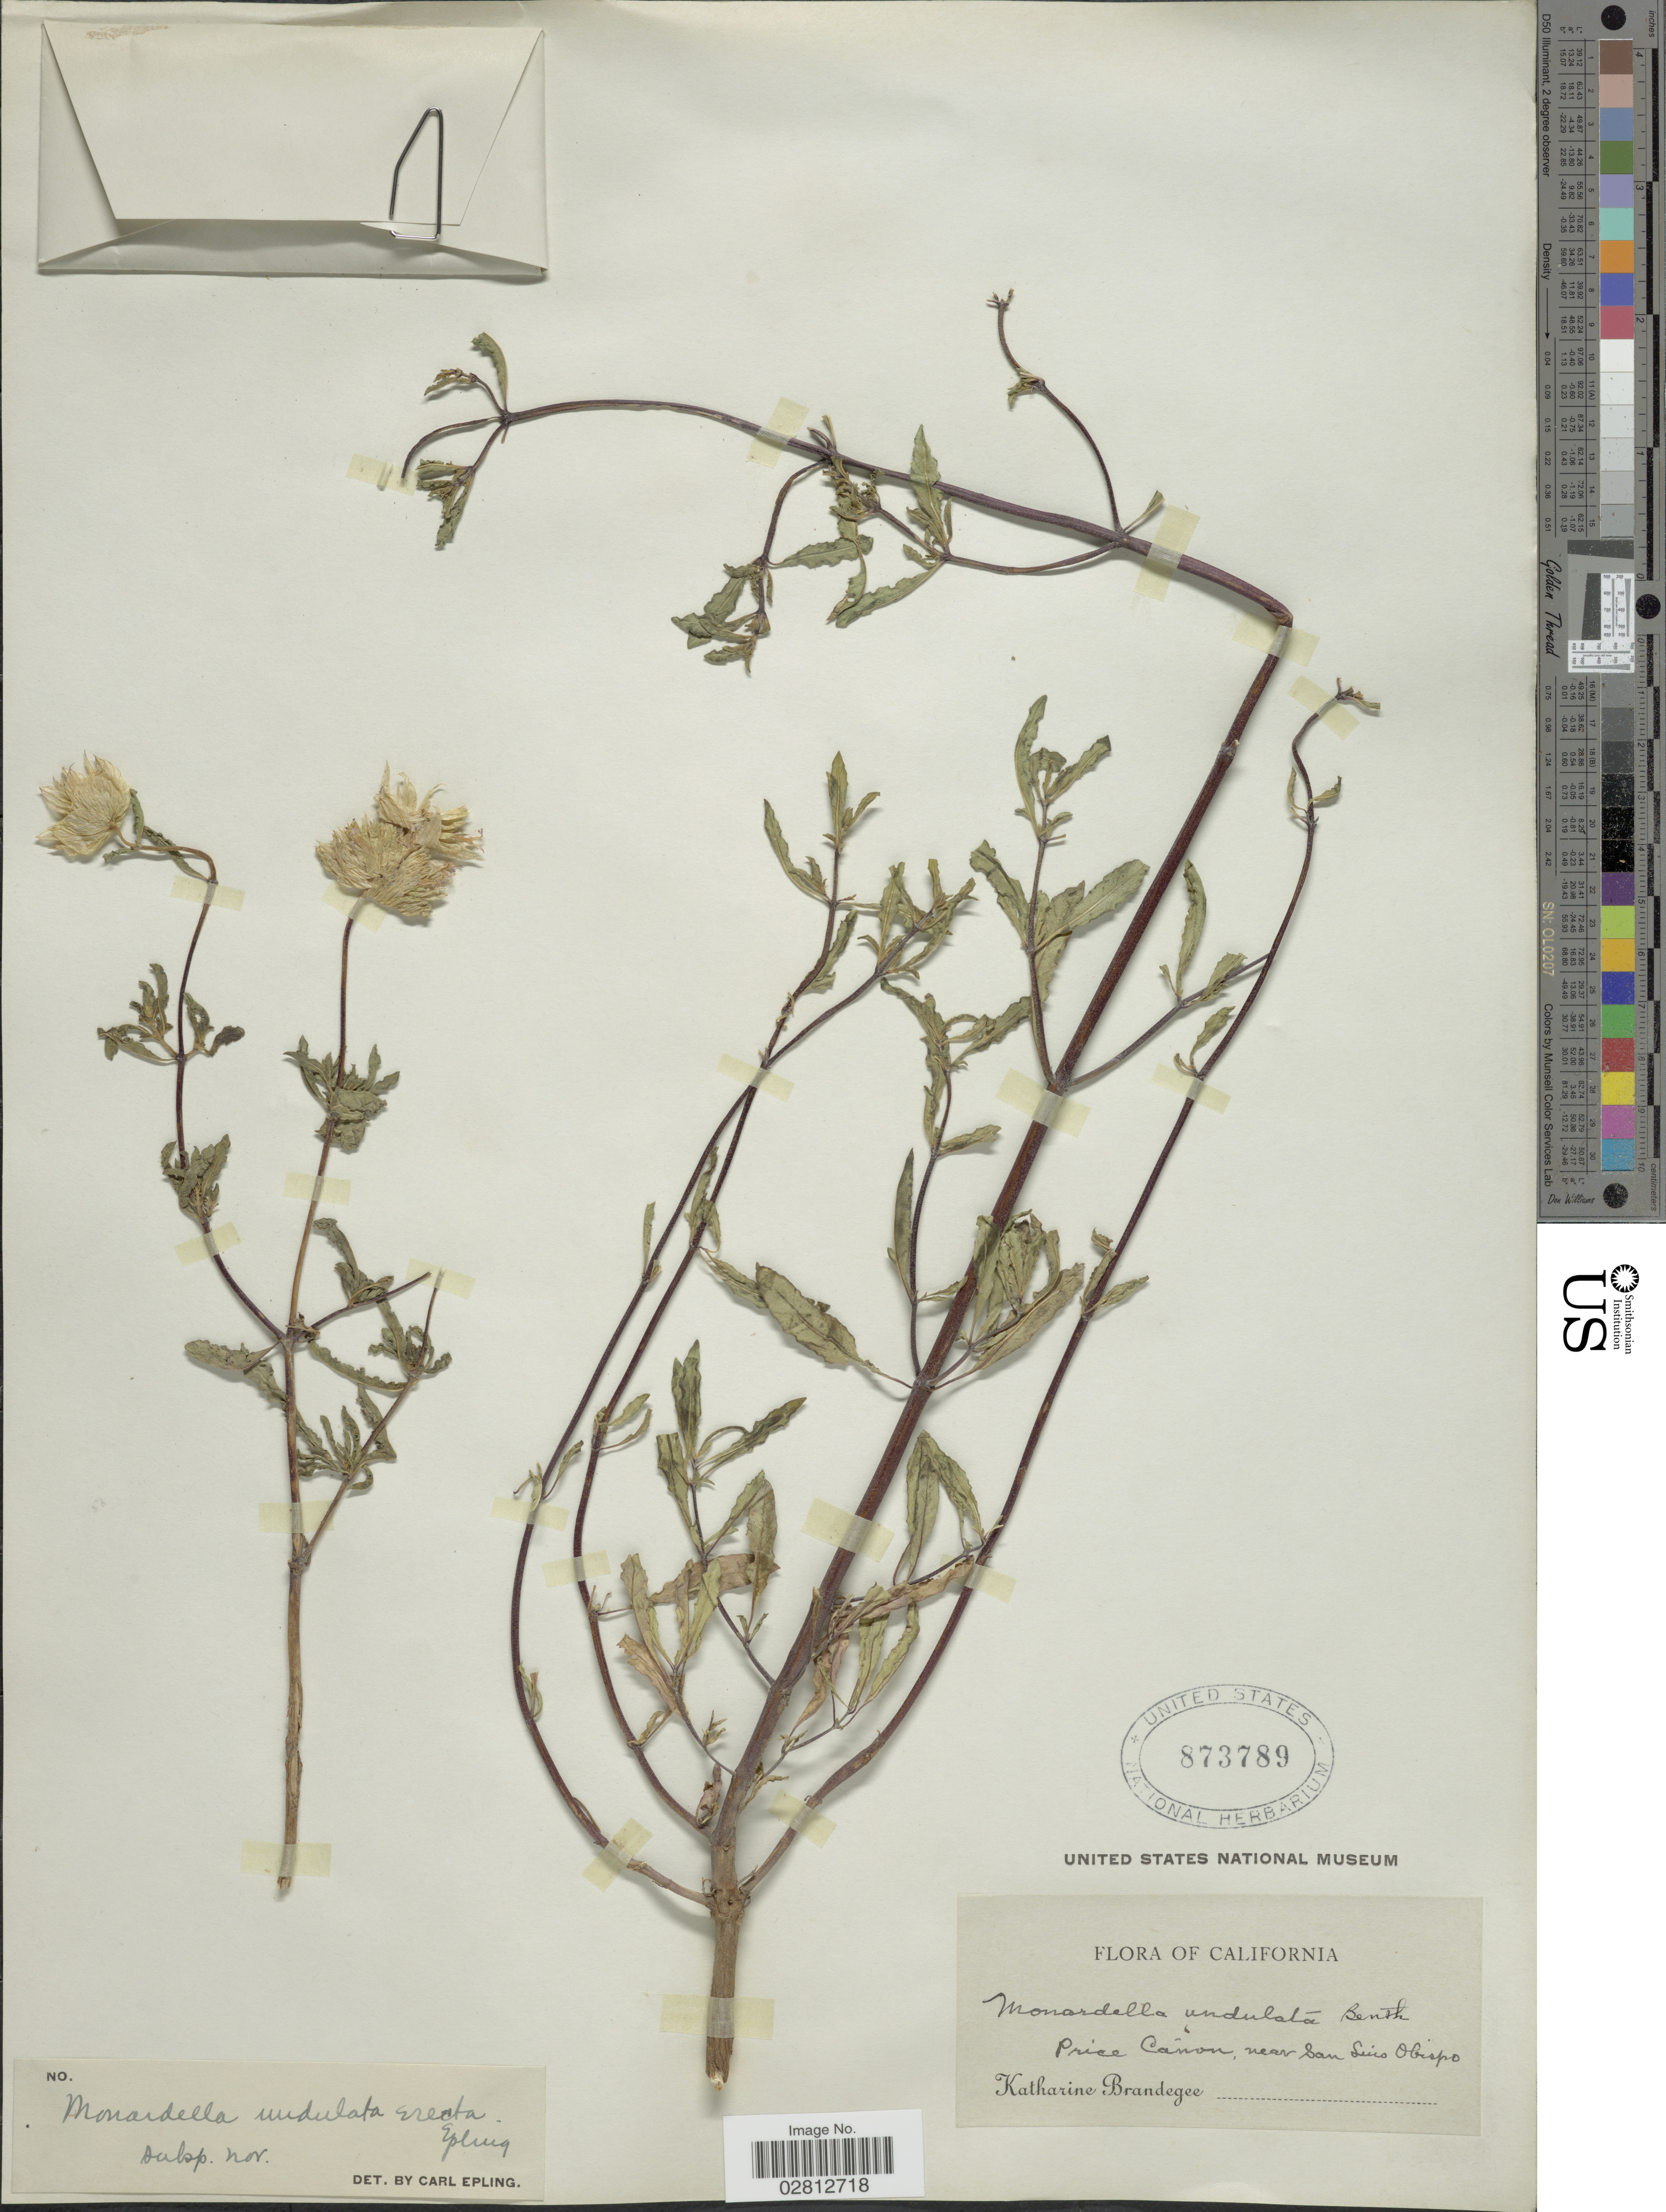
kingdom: Plantae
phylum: Tracheophyta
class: Magnoliopsida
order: Lamiales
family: Lamiaceae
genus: Monardella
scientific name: Monardella undulata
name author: Benth.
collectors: M. K. Brandegee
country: United States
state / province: California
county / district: San Luis Obispo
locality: Price Cañon, near San Luis Obispo.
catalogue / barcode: US 873789